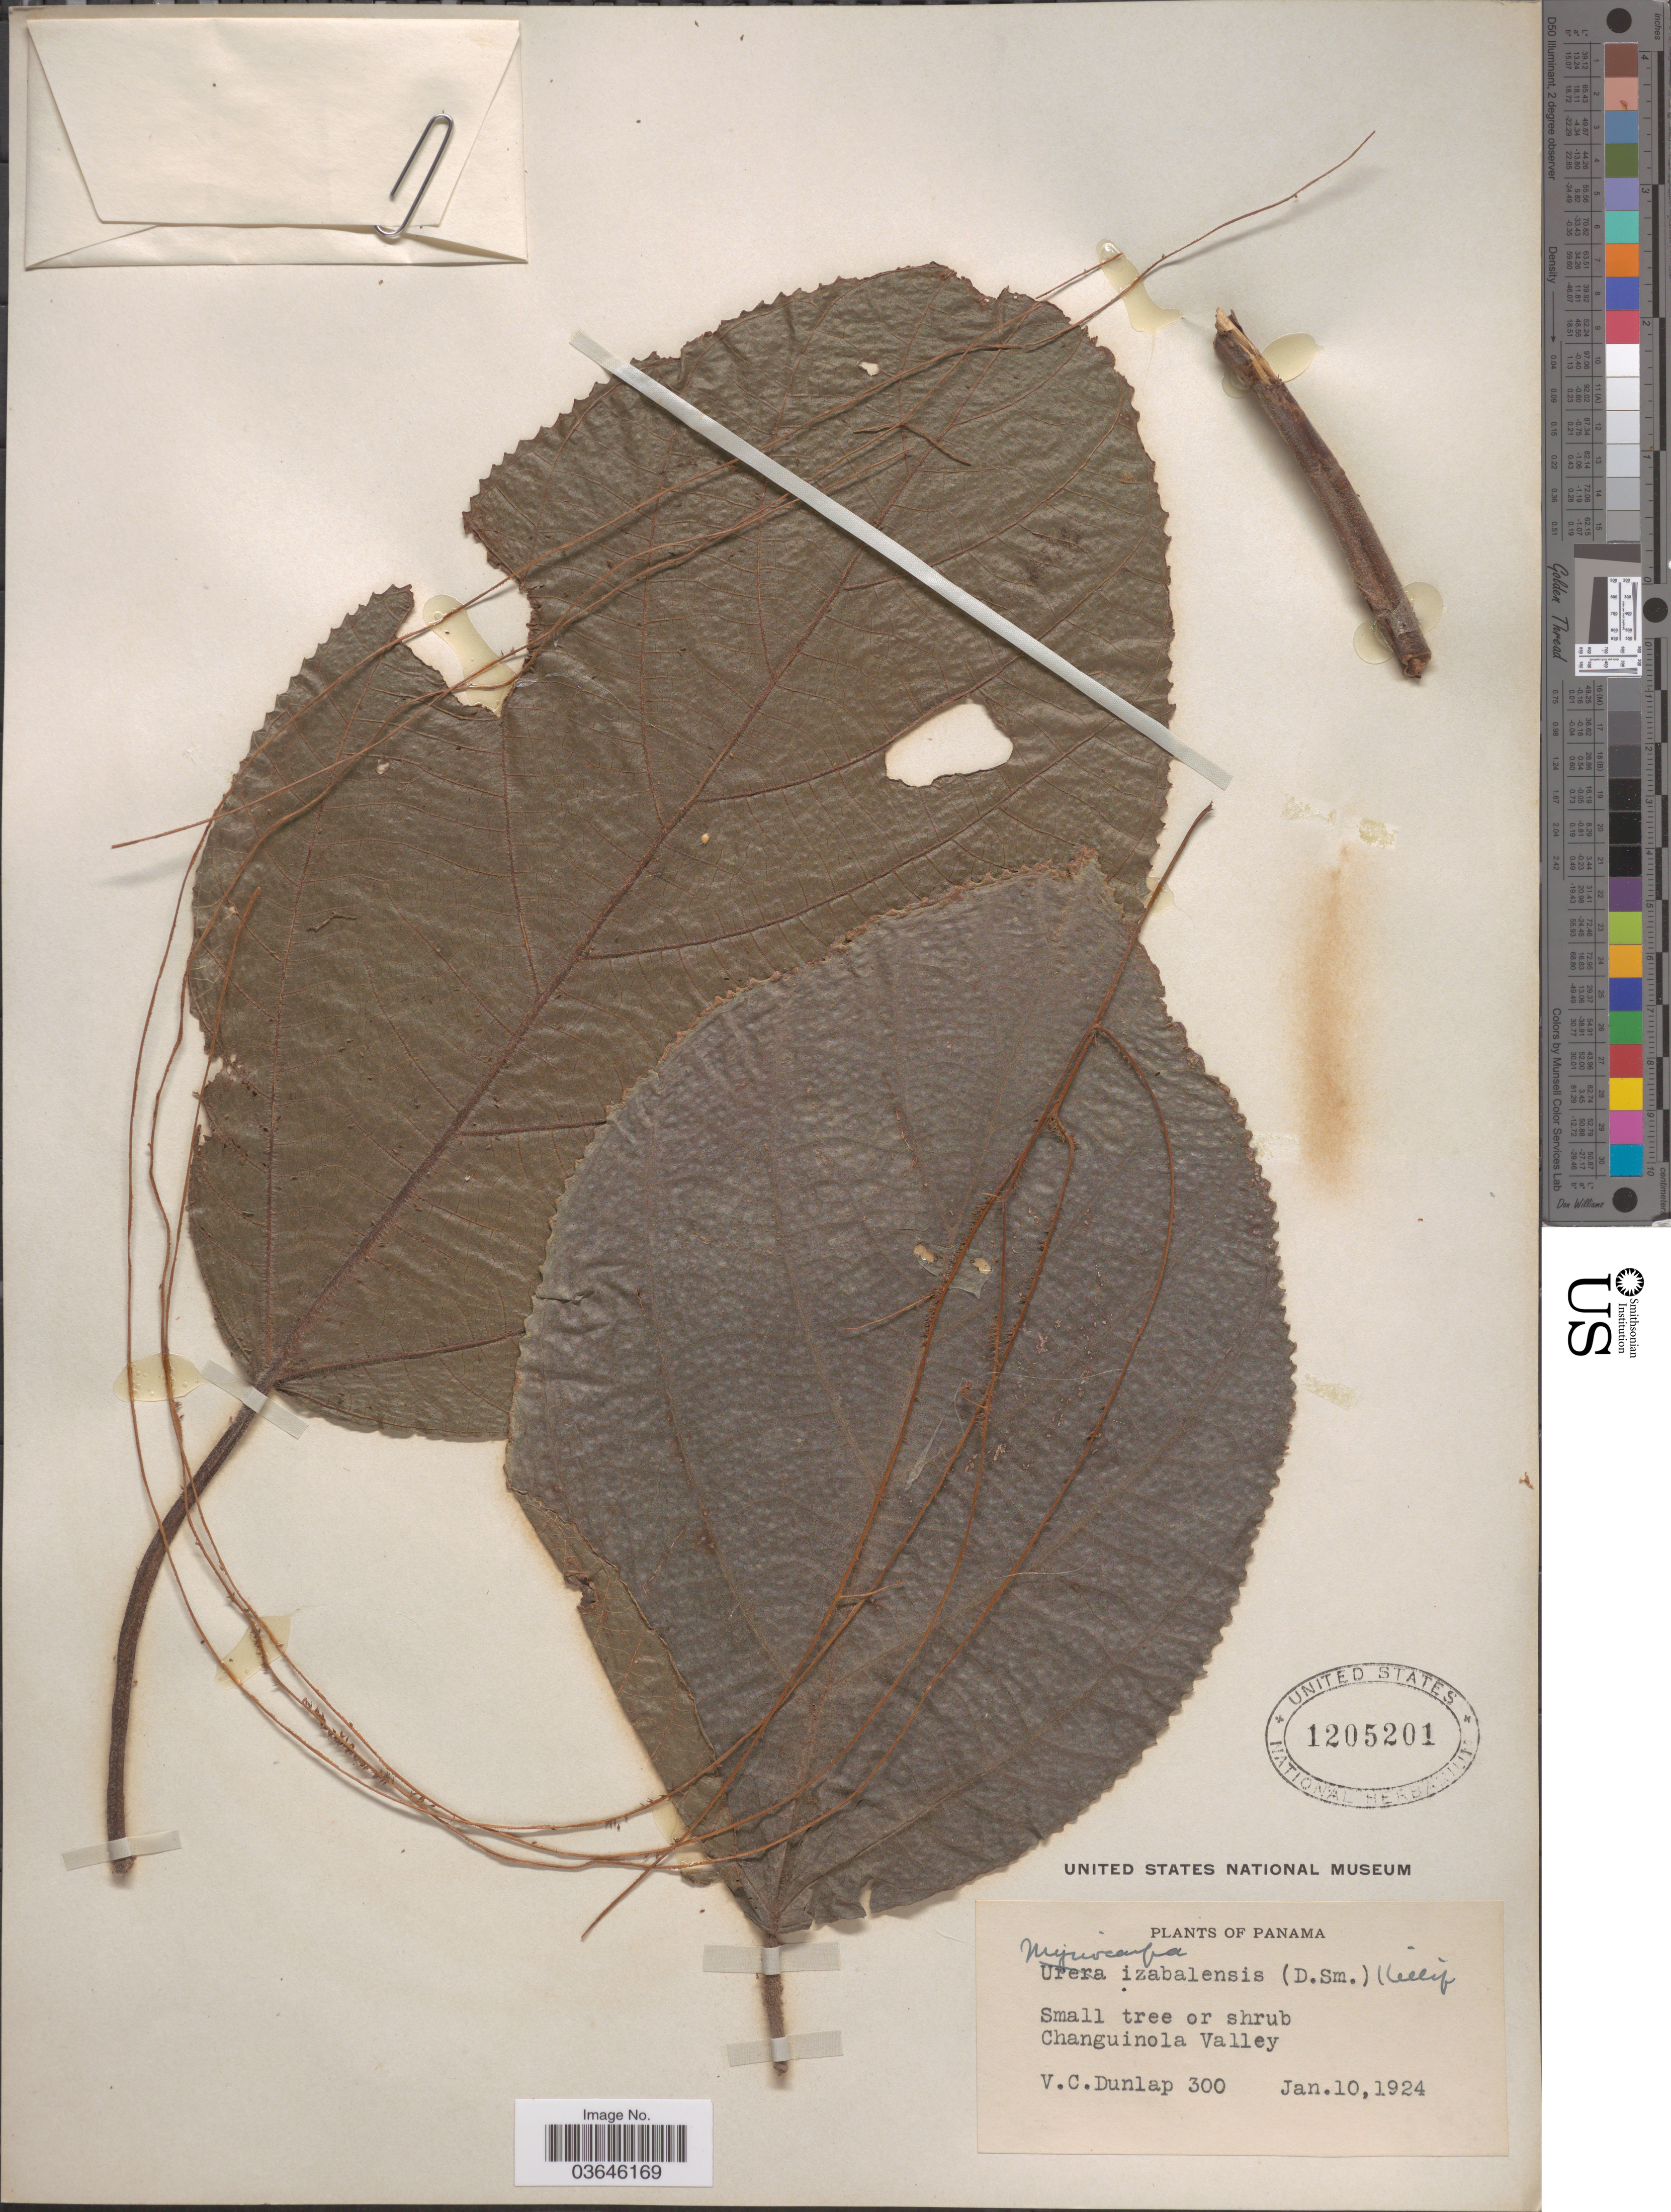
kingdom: Plantae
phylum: Tracheophyta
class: Magnoliopsida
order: Rosales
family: Urticaceae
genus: Myriocarpa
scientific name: Myriocarpa yzabalensis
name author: (Donn. Sm.) Killip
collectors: V. C. Dunlap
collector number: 300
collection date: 1924-01-10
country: Panama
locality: Changuinola Valley.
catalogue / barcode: US 1205201